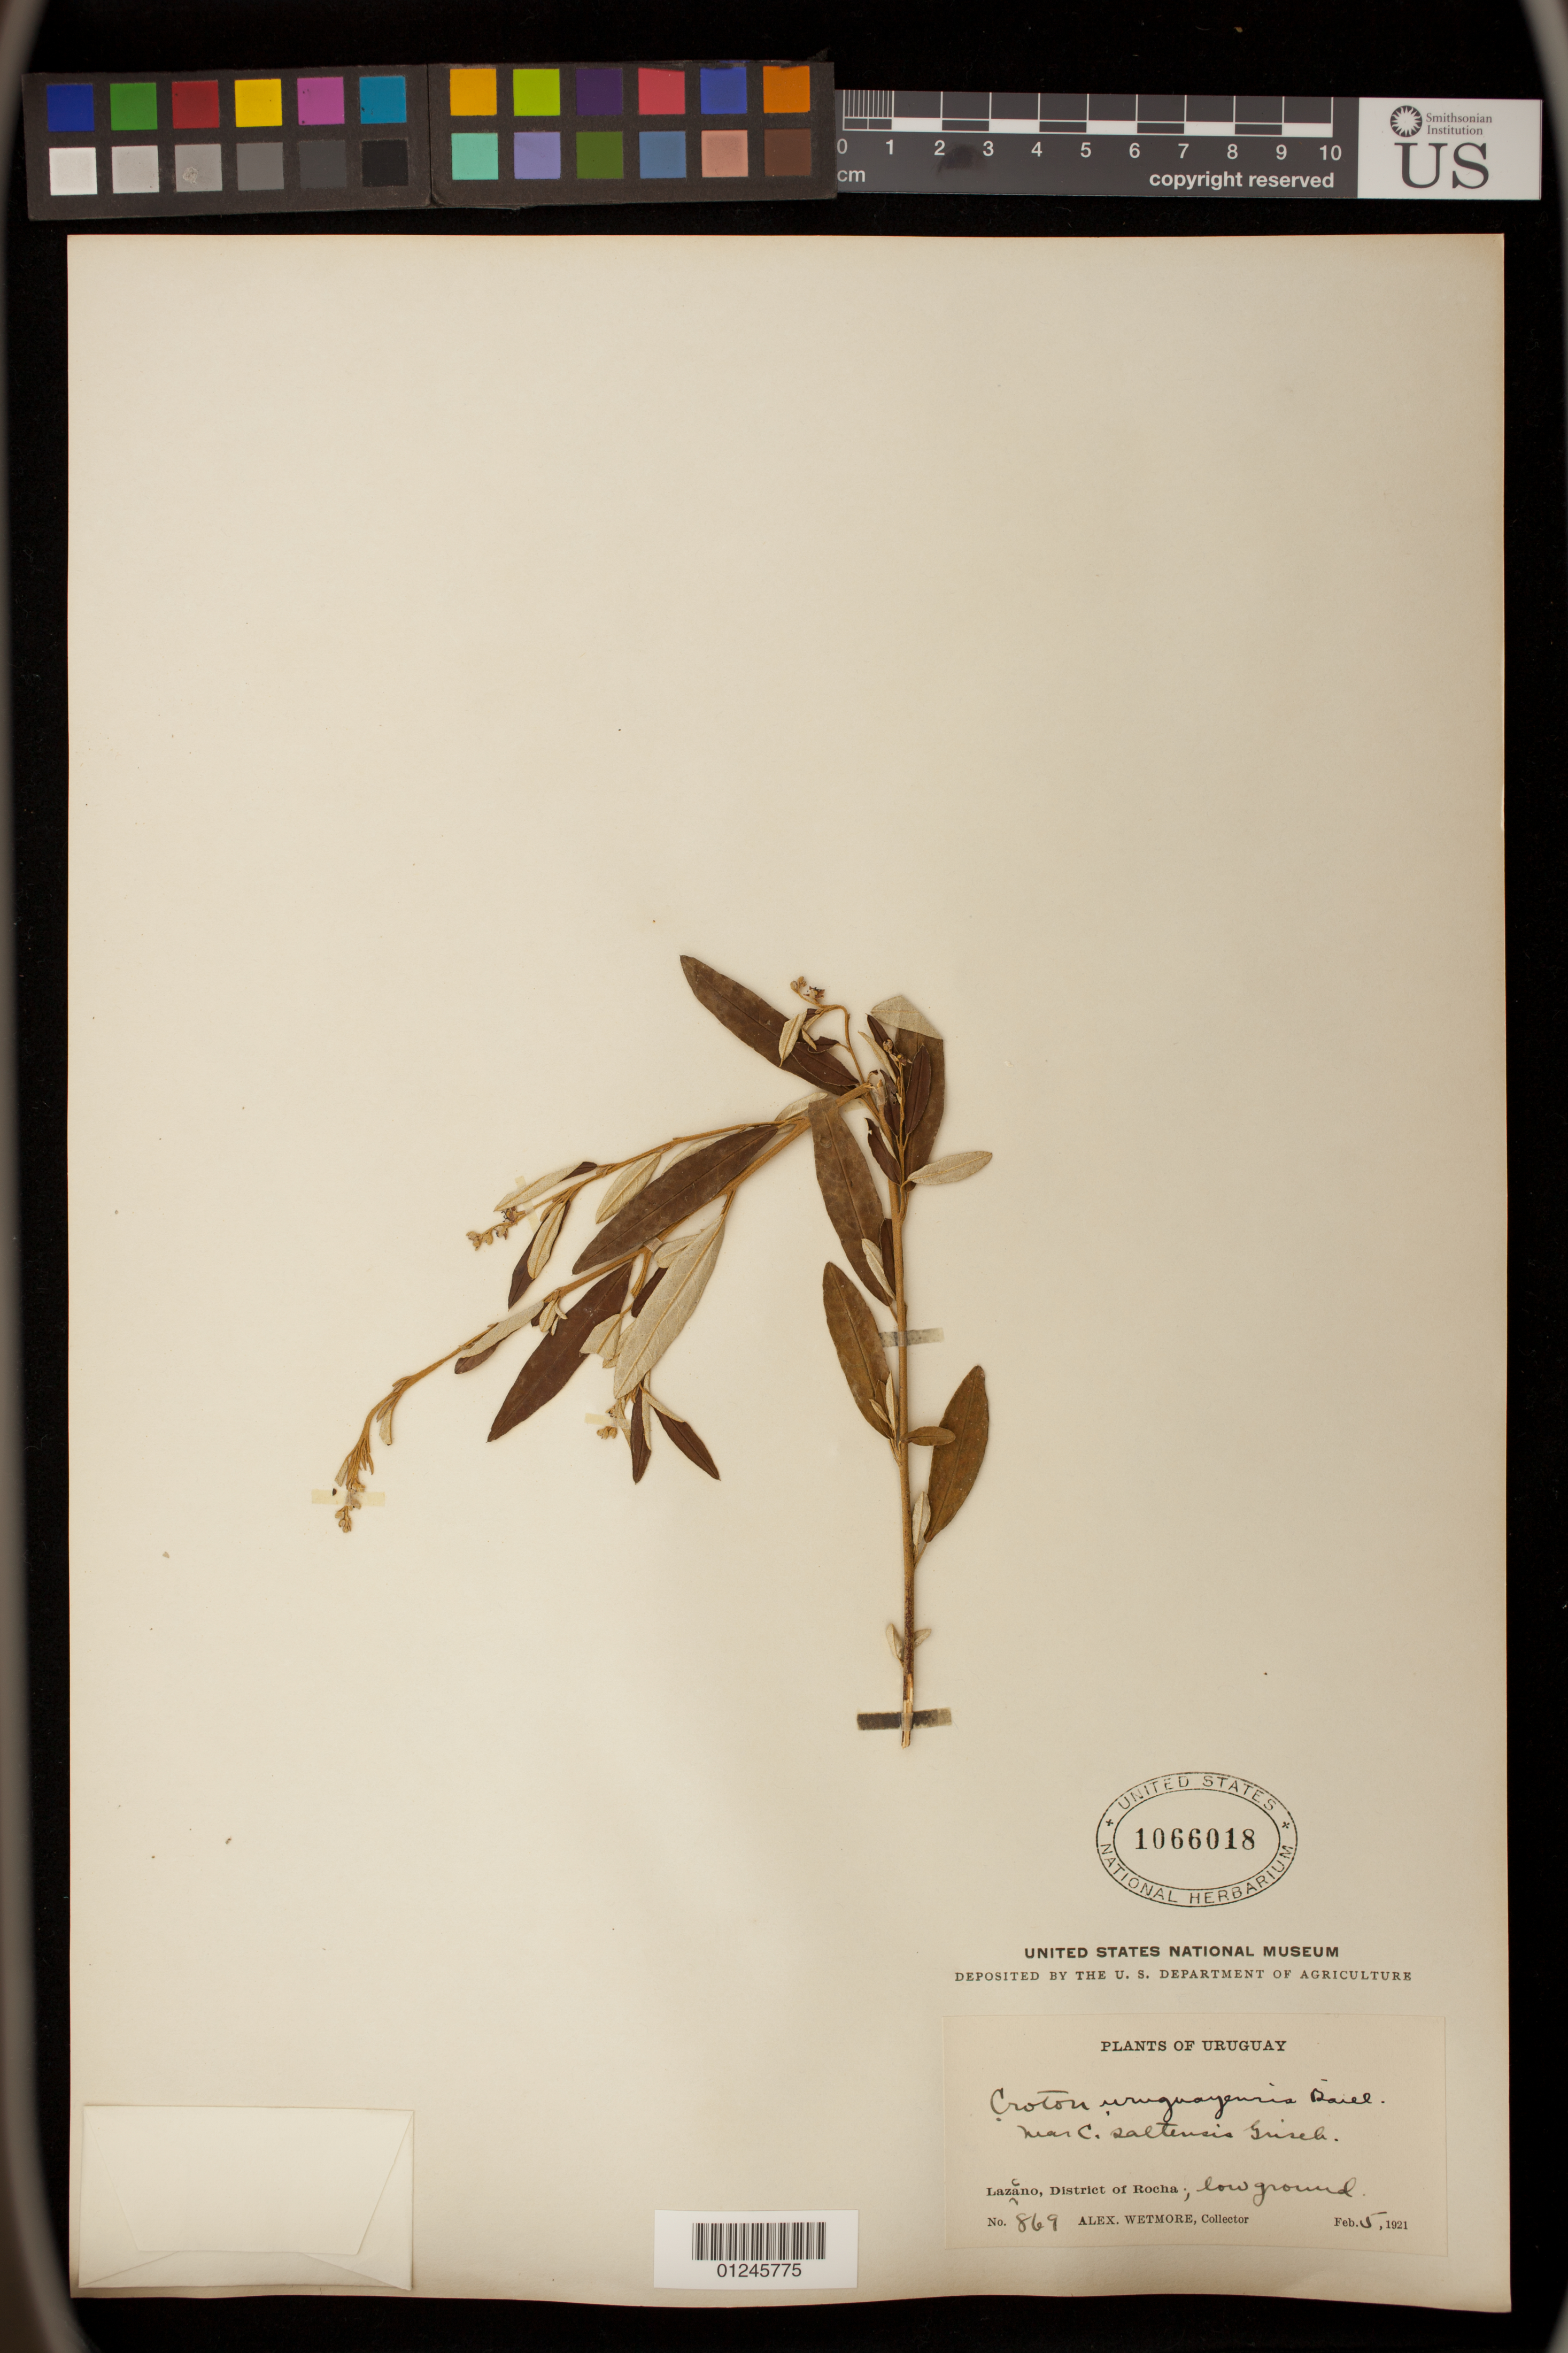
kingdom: Plantae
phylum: Tracheophyta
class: Magnoliopsida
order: Malpighiales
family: Euphorbiaceae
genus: Croton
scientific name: Croton tenuissimus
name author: Müll. Arg.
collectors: A. Wetmore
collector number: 869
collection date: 1921-02-05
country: Uruguay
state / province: Rocha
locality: Lazcano; low ground.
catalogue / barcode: US 1066018